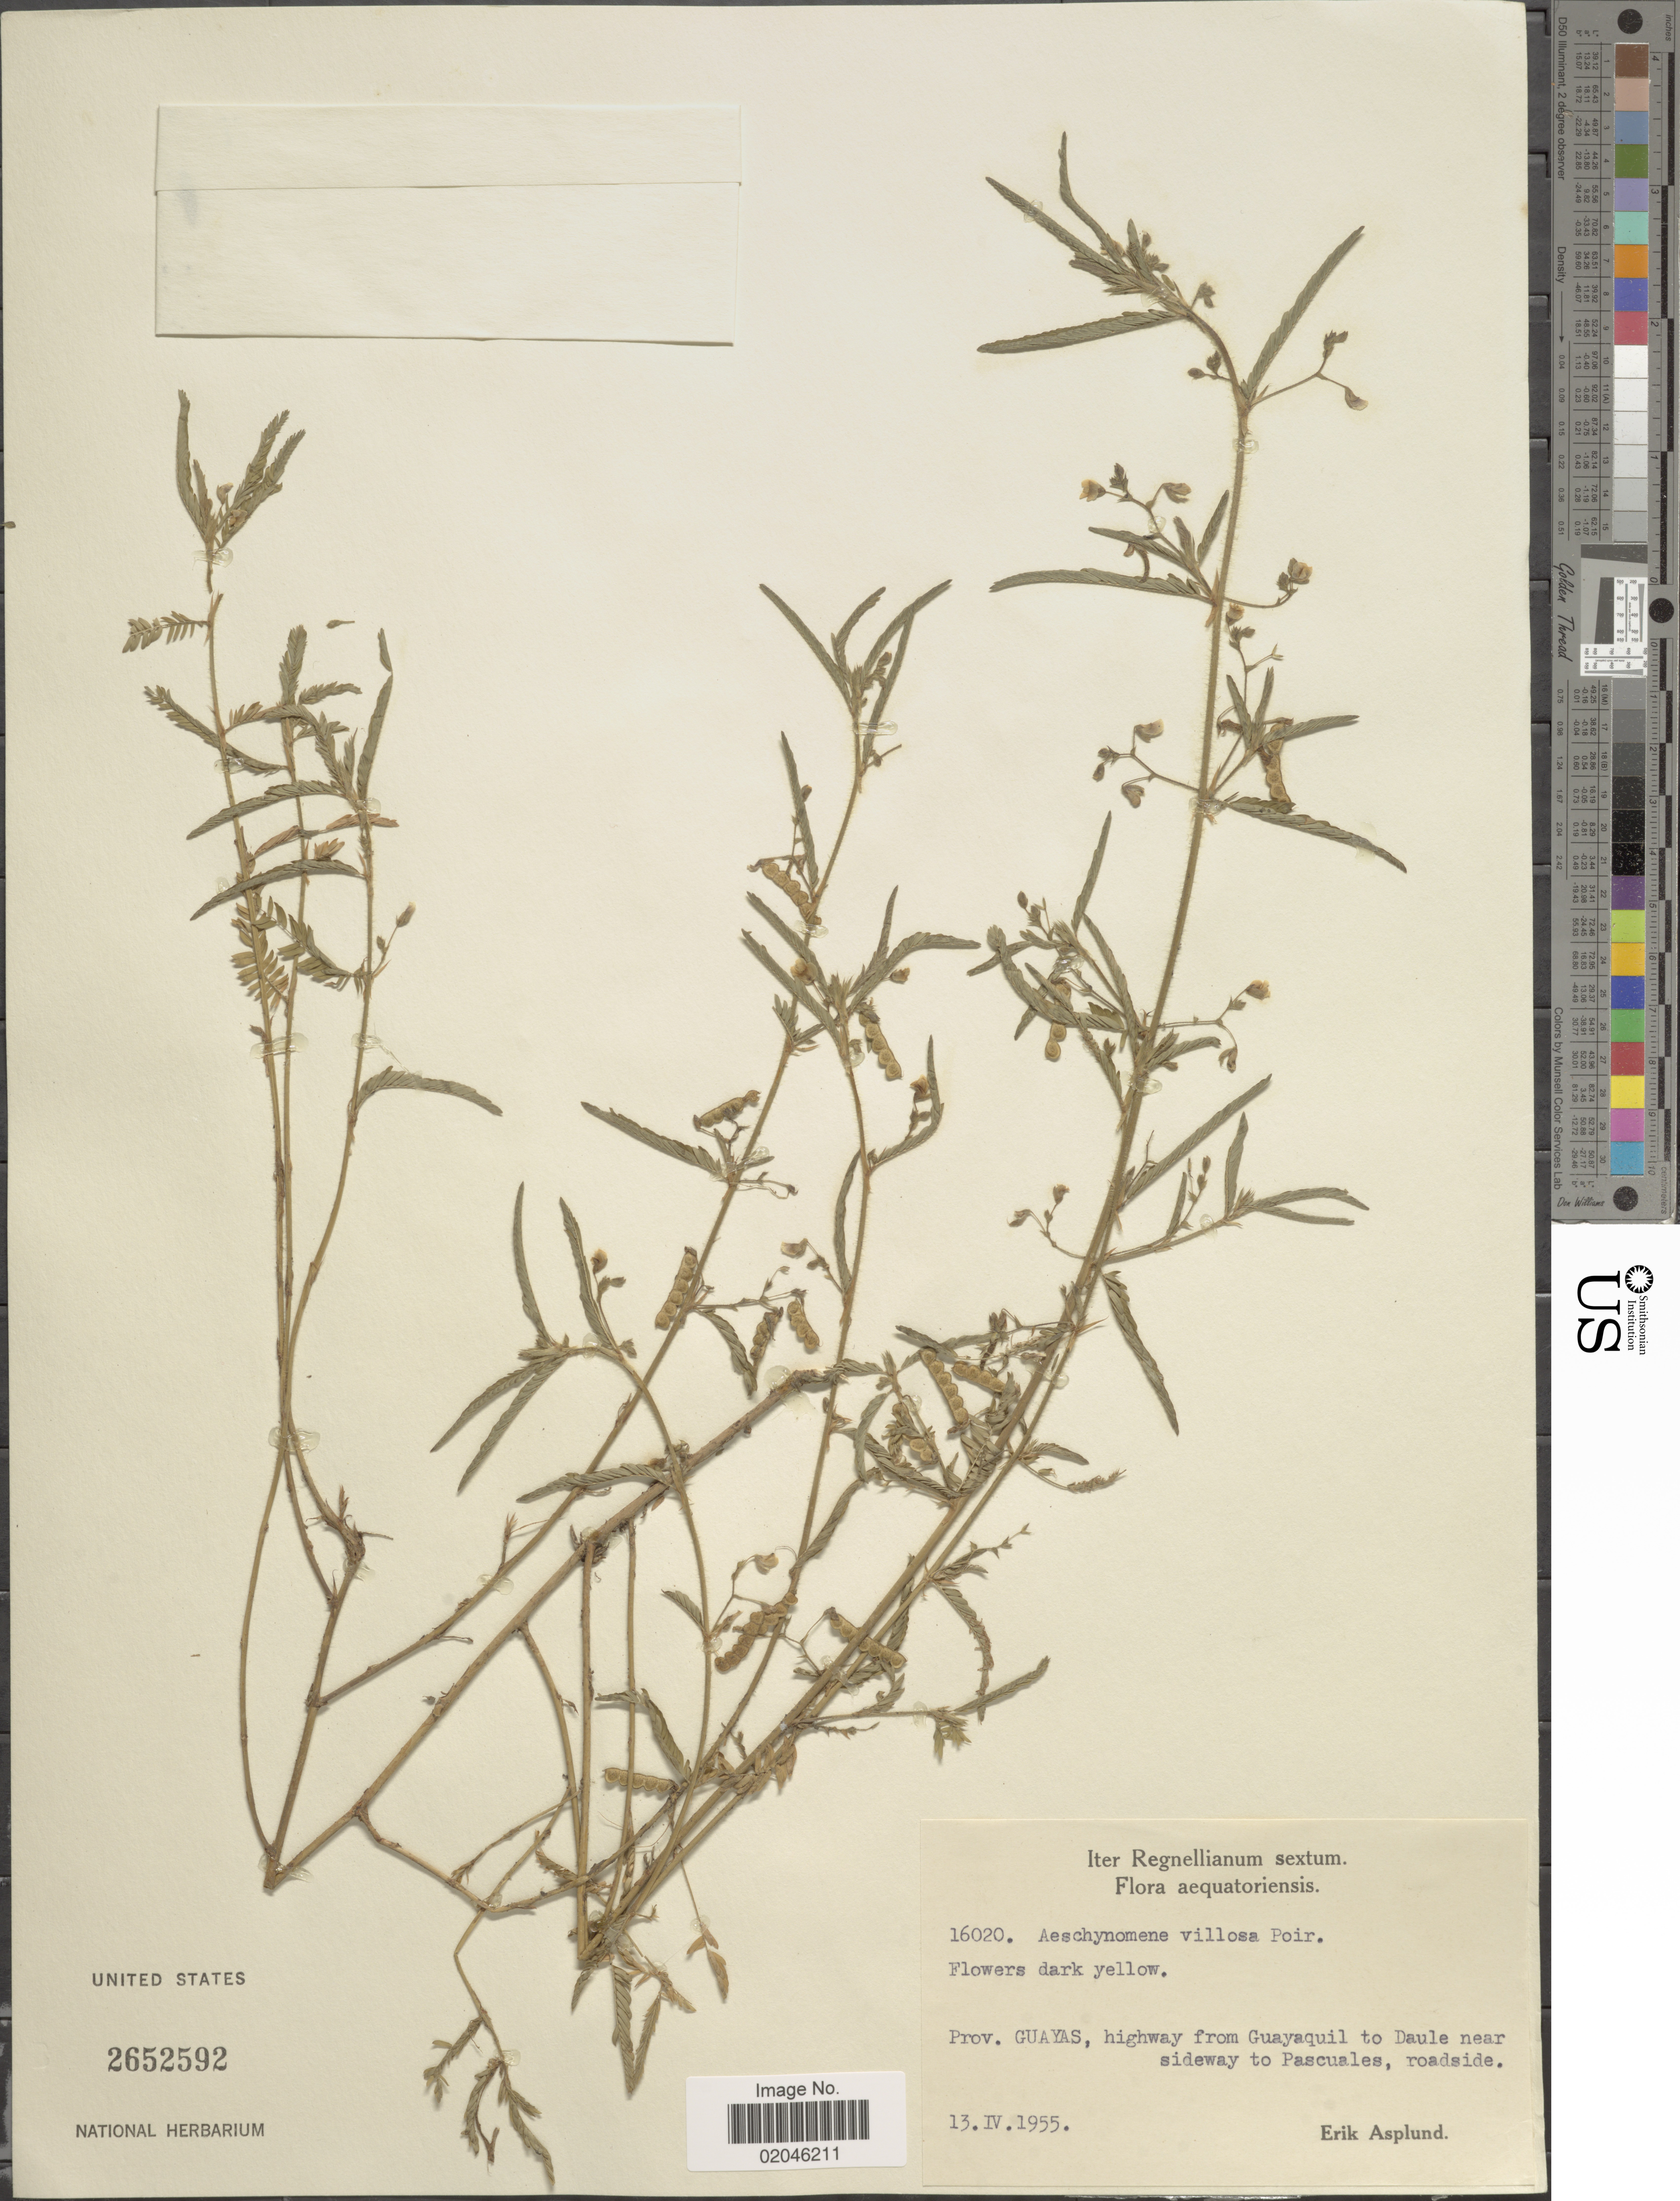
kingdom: Plantae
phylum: Tracheophyta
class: Magnoliopsida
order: Fabales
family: Fabaceae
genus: Aeschynomene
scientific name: Aeschynomene villosa var. villosa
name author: Poir.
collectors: E. Asplund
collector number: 16020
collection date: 1955-04-13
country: Ecuador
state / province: Guayas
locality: Highway from Guayaquil to Daule near sideway to Pascuales, roadside.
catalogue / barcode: US 2652592